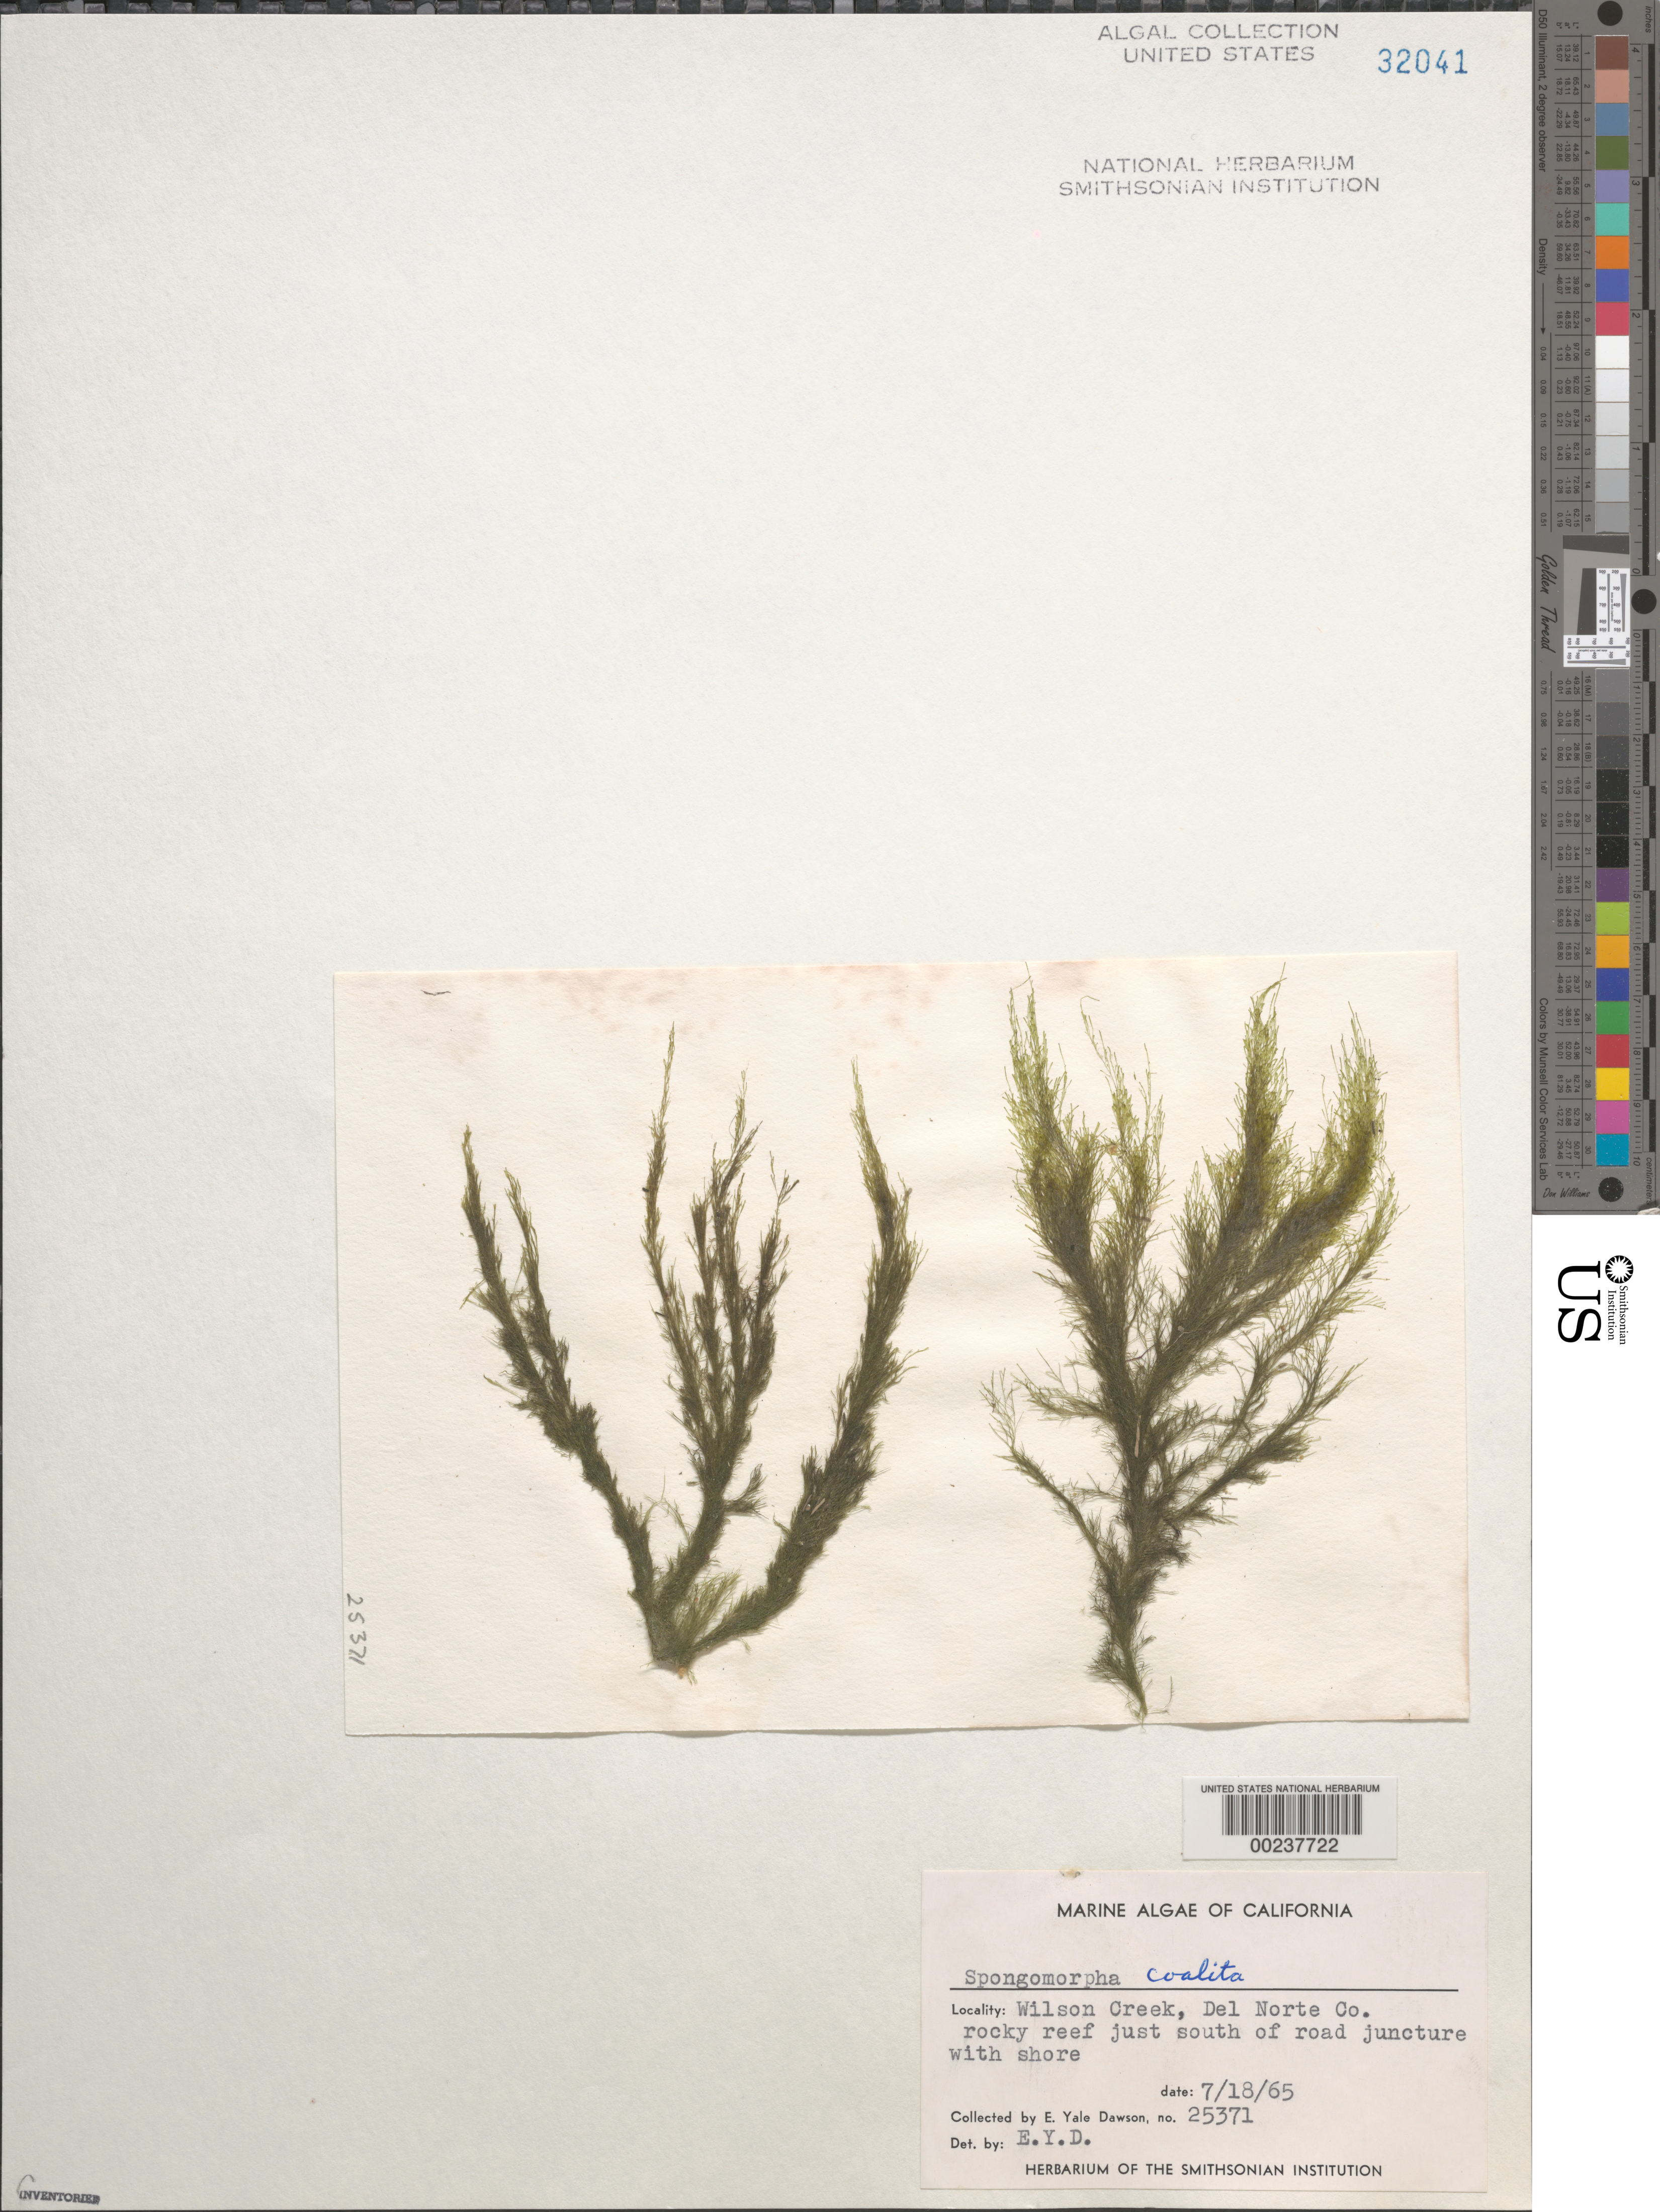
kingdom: Plantae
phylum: Chlorophyta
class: Ulvophyceae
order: Ulotrichales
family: Ulotrichaceae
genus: Acrosiphonia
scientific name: Acrosiphonia coalita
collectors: E. Y. Dawson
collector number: EYD 25371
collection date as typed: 18 Jul 1965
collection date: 1965-07-18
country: United States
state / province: California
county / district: Del Norte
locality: Wilson Creek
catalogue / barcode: US 32041